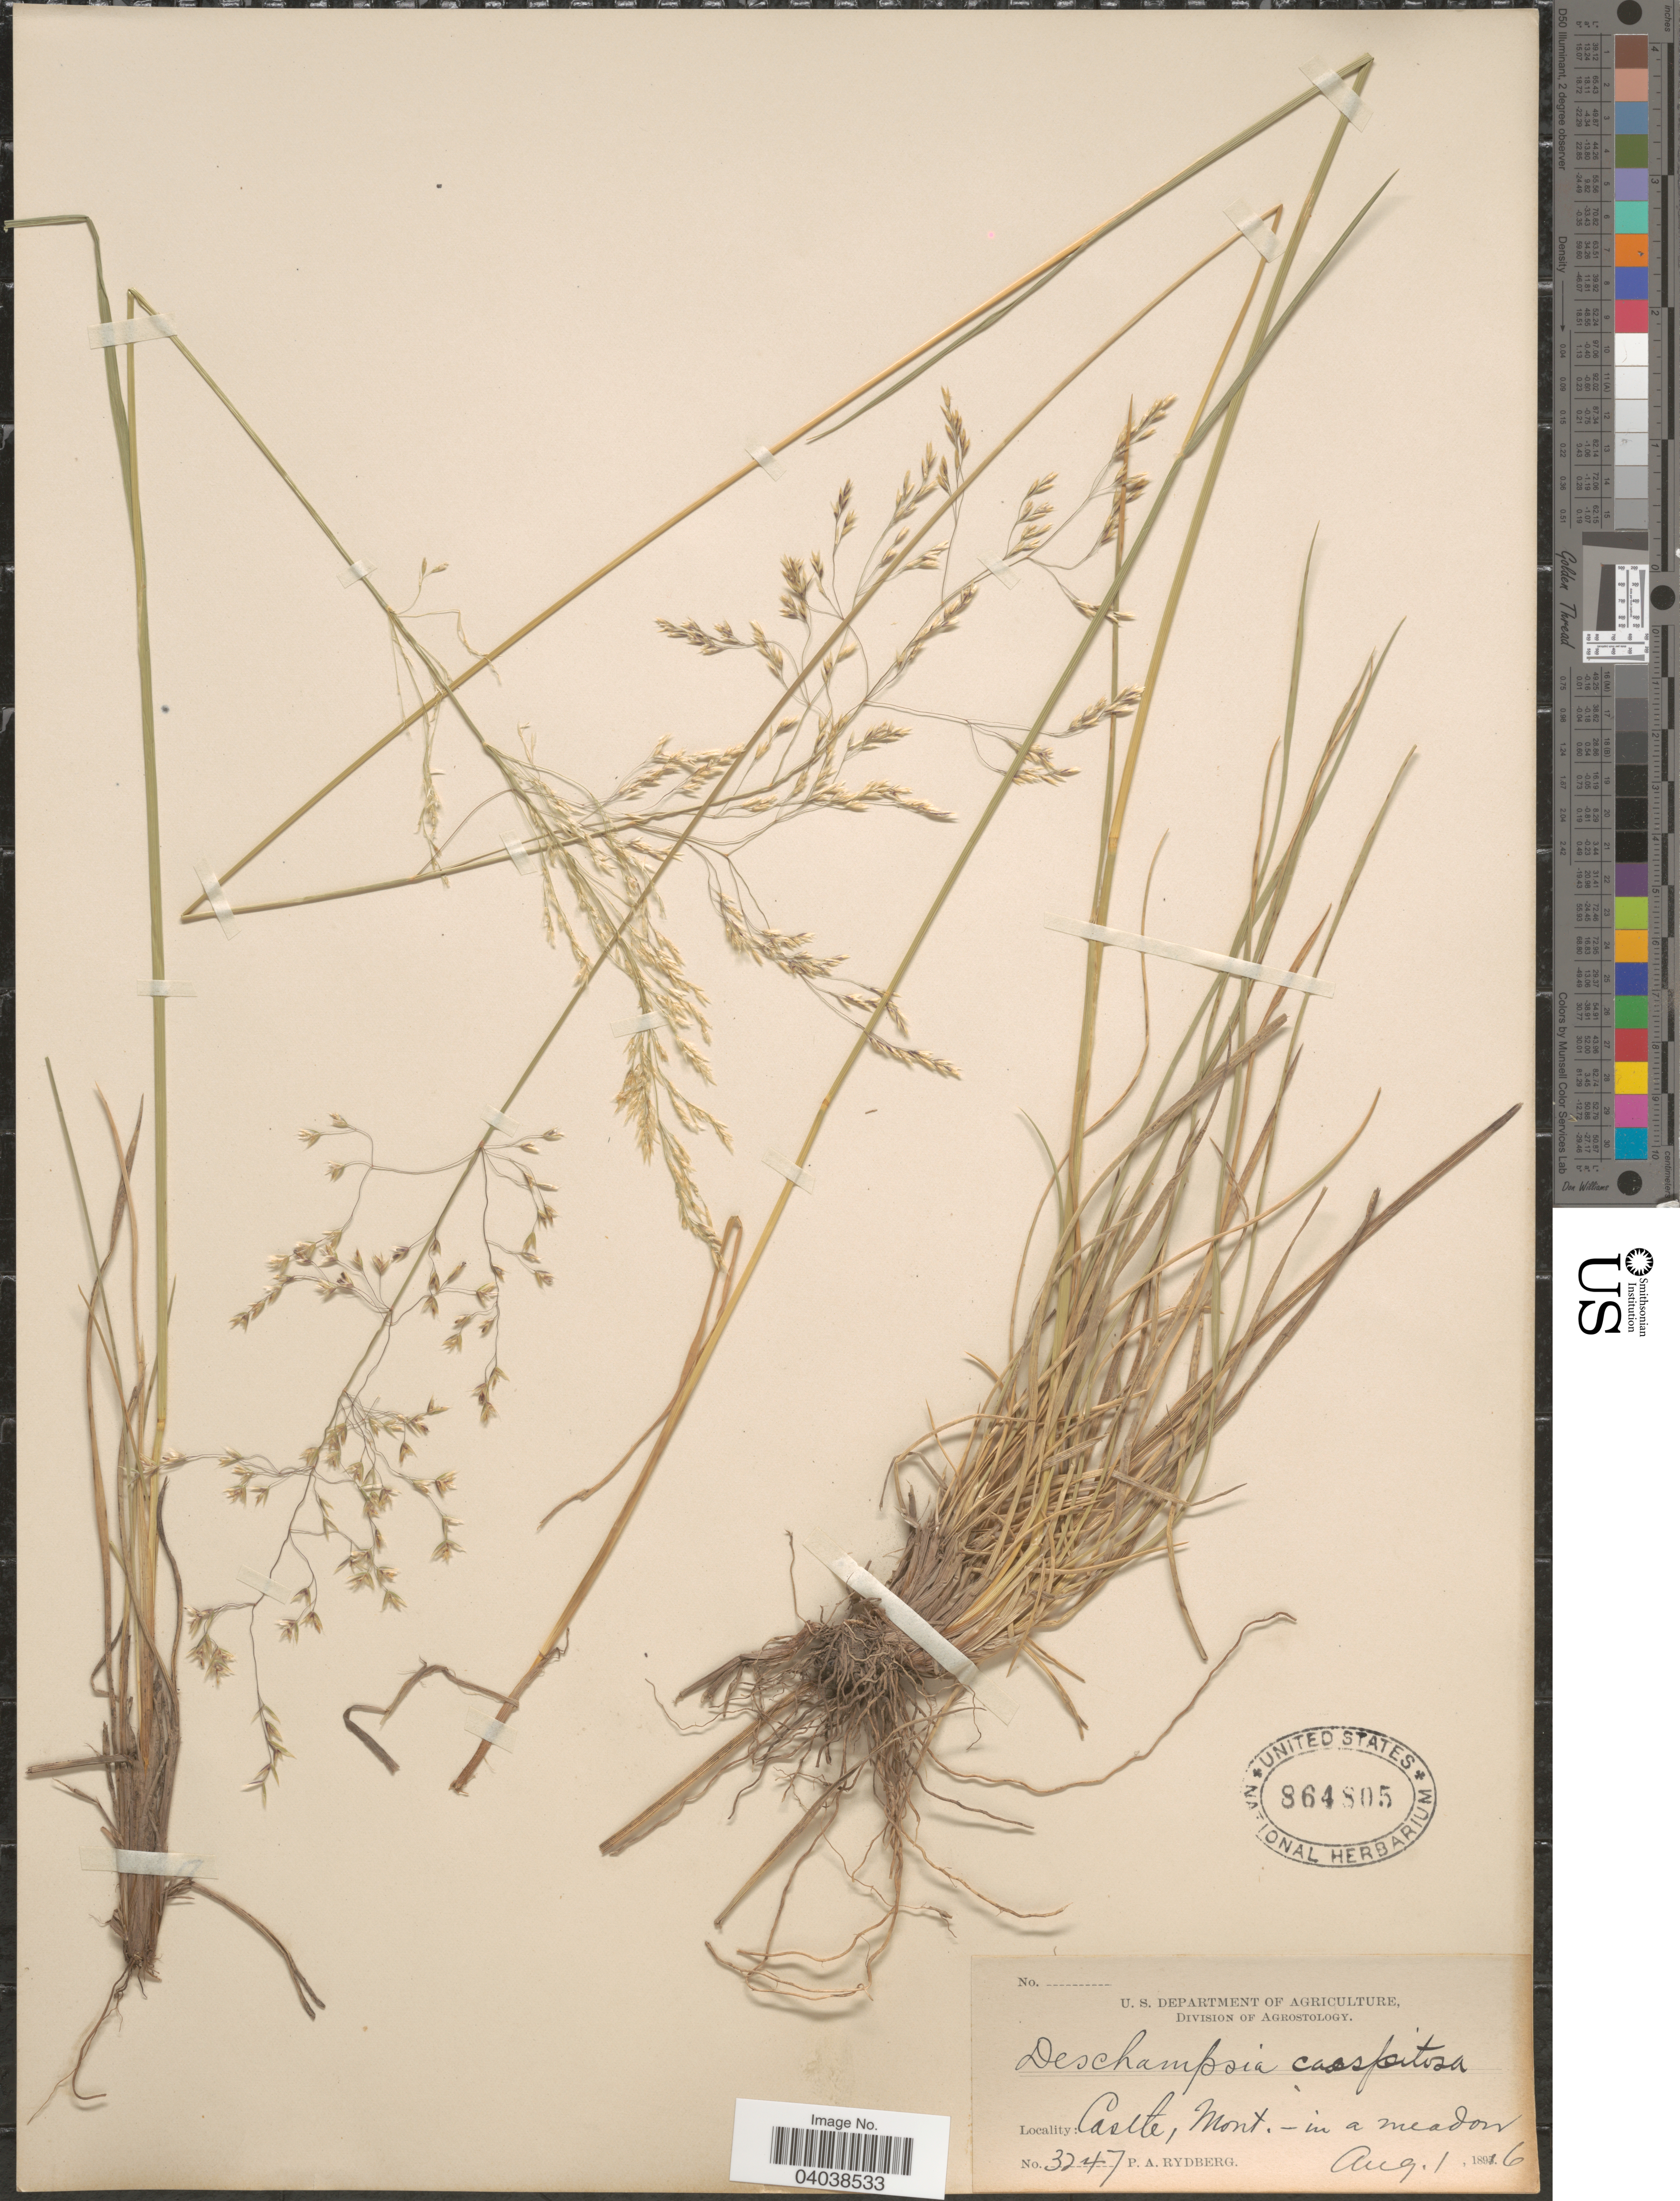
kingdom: Plantae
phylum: Tracheophyta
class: Liliopsida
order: Poales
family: Poaceae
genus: Deschampsia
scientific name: Deschampsia cespitosa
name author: (L.) P. Beauv.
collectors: P. A. Rydberg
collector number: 3247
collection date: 1896-08-01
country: United States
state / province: Montana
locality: Castle.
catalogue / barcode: US 864805